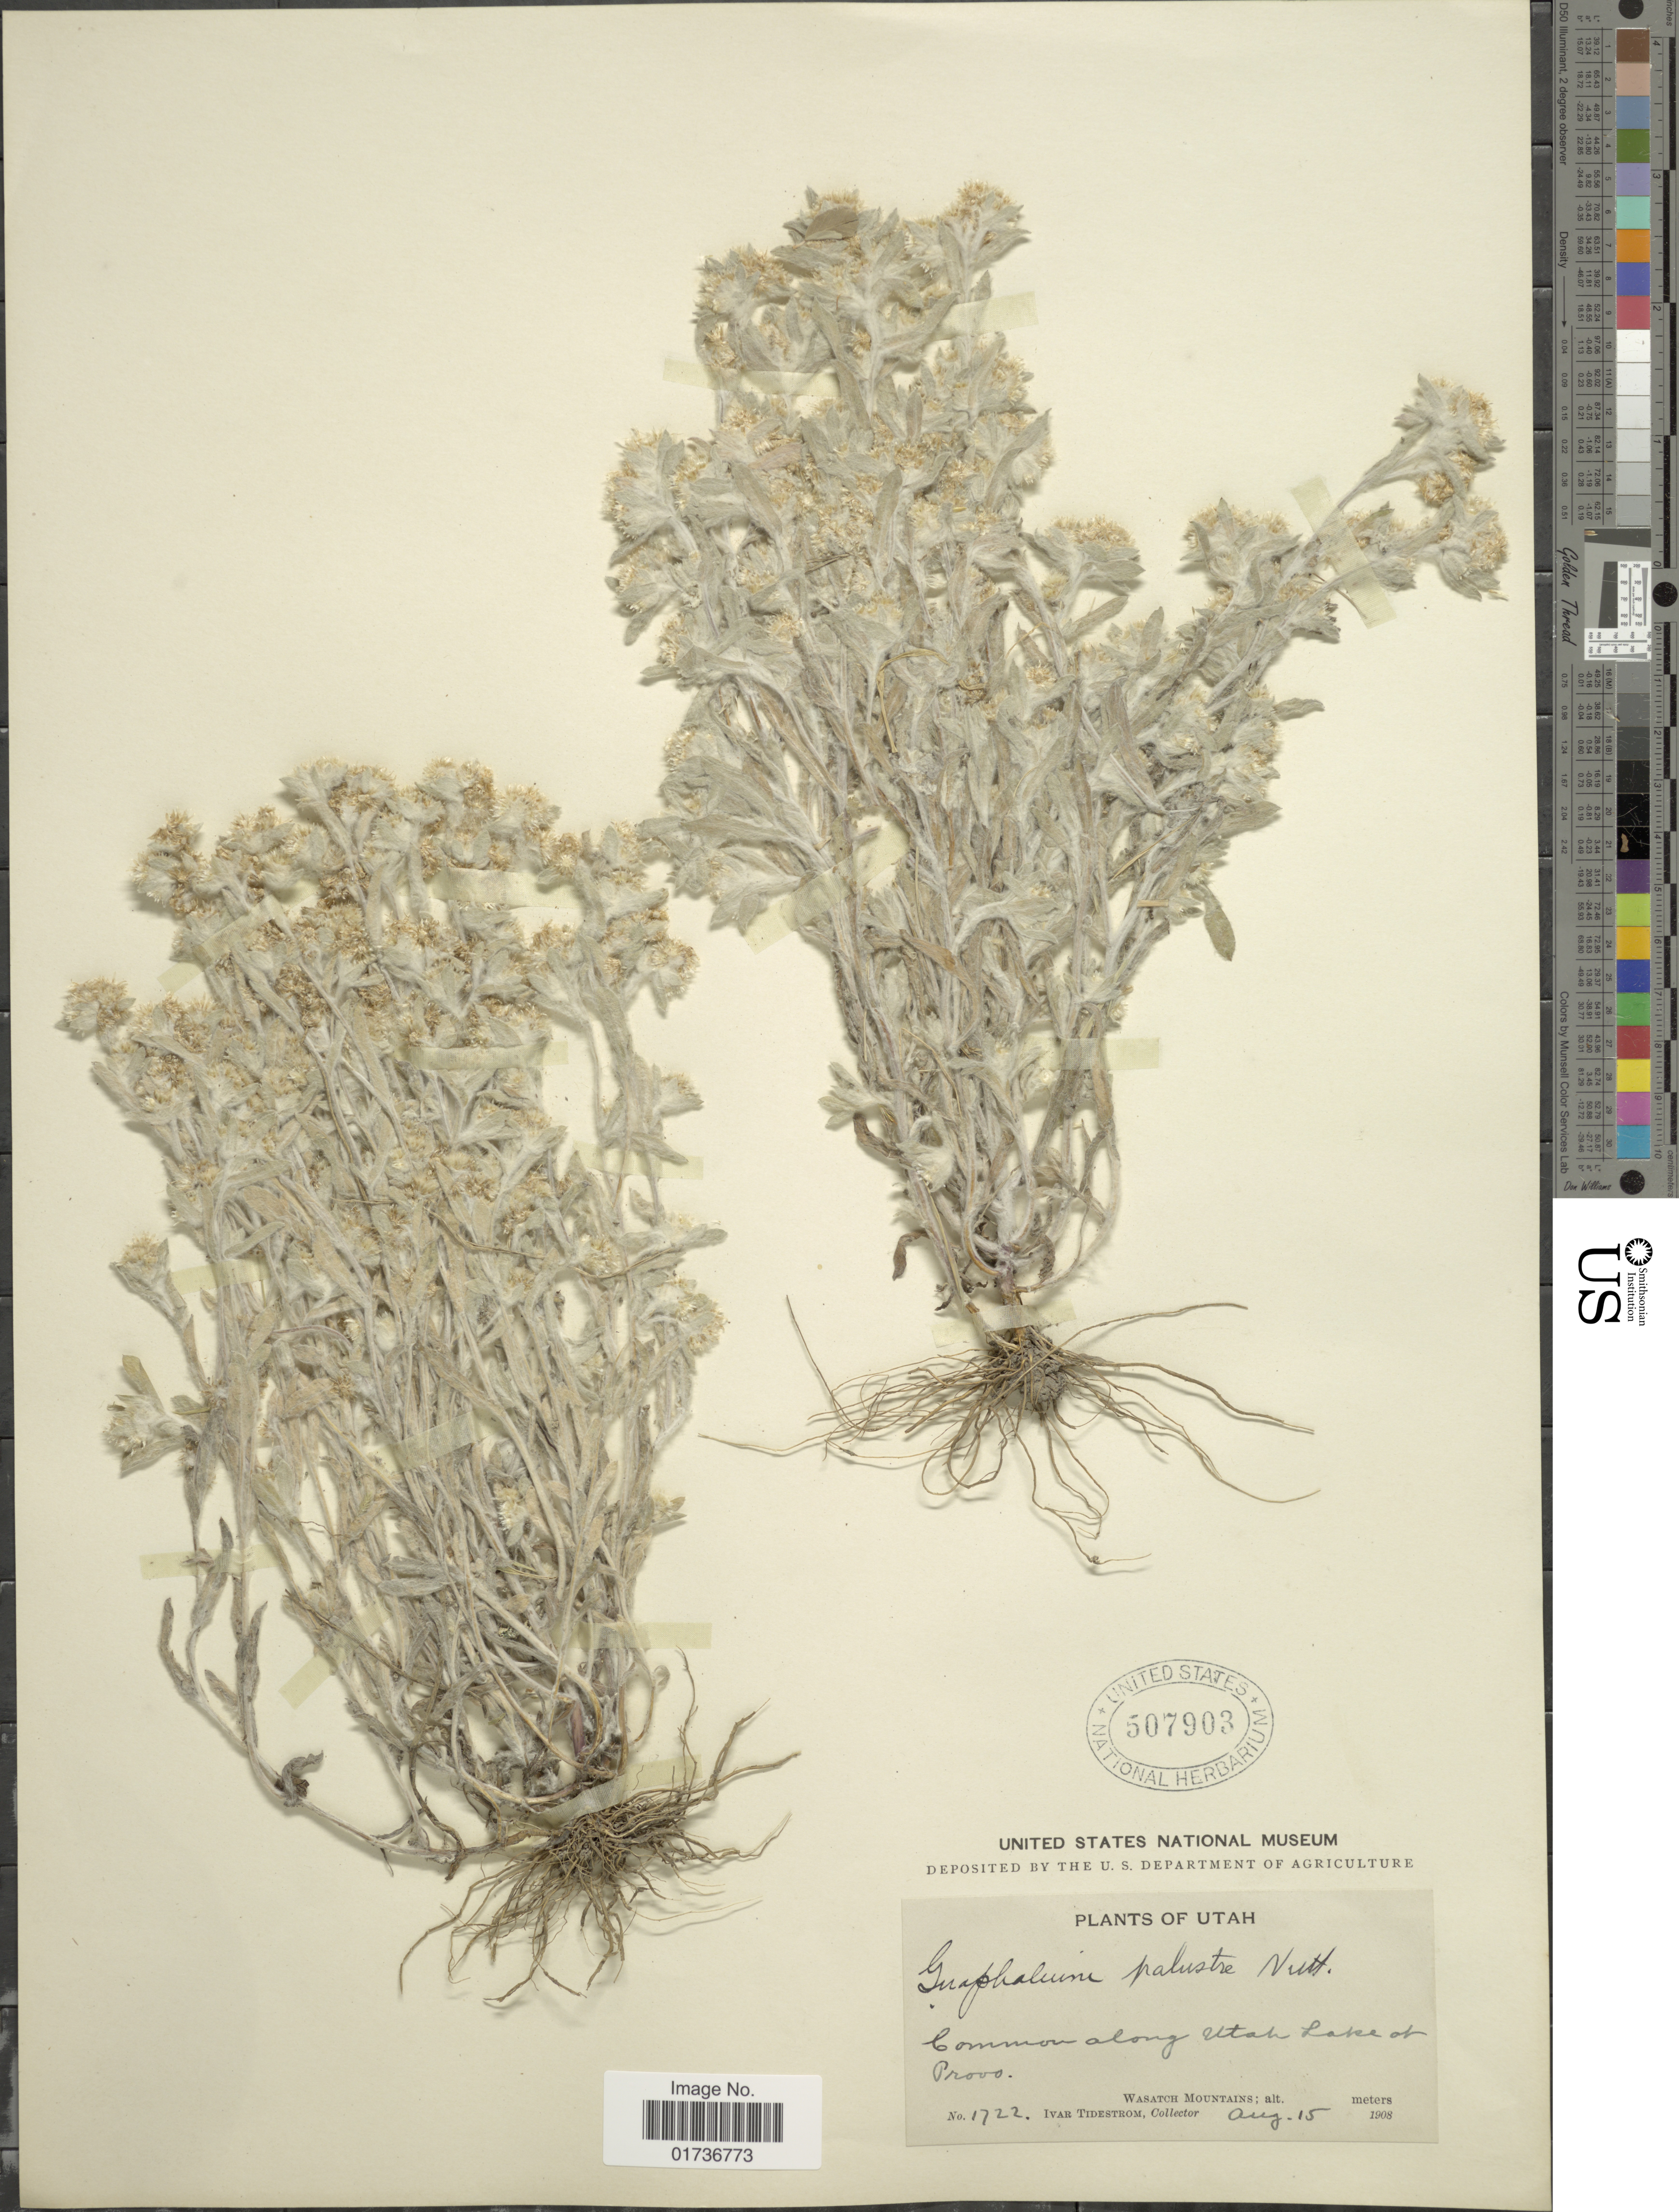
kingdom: Plantae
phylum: Tracheophyta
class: Magnoliopsida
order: Asterales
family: Asteraceae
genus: Gnaphalium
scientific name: Gnaphalium palustre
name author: Nutt.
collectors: I. F. Tidestrom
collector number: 1722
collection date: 1908-08-15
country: United States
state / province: Utah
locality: Commo along Utah Lake at Provo, Wasatch Mountains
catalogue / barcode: US 507903